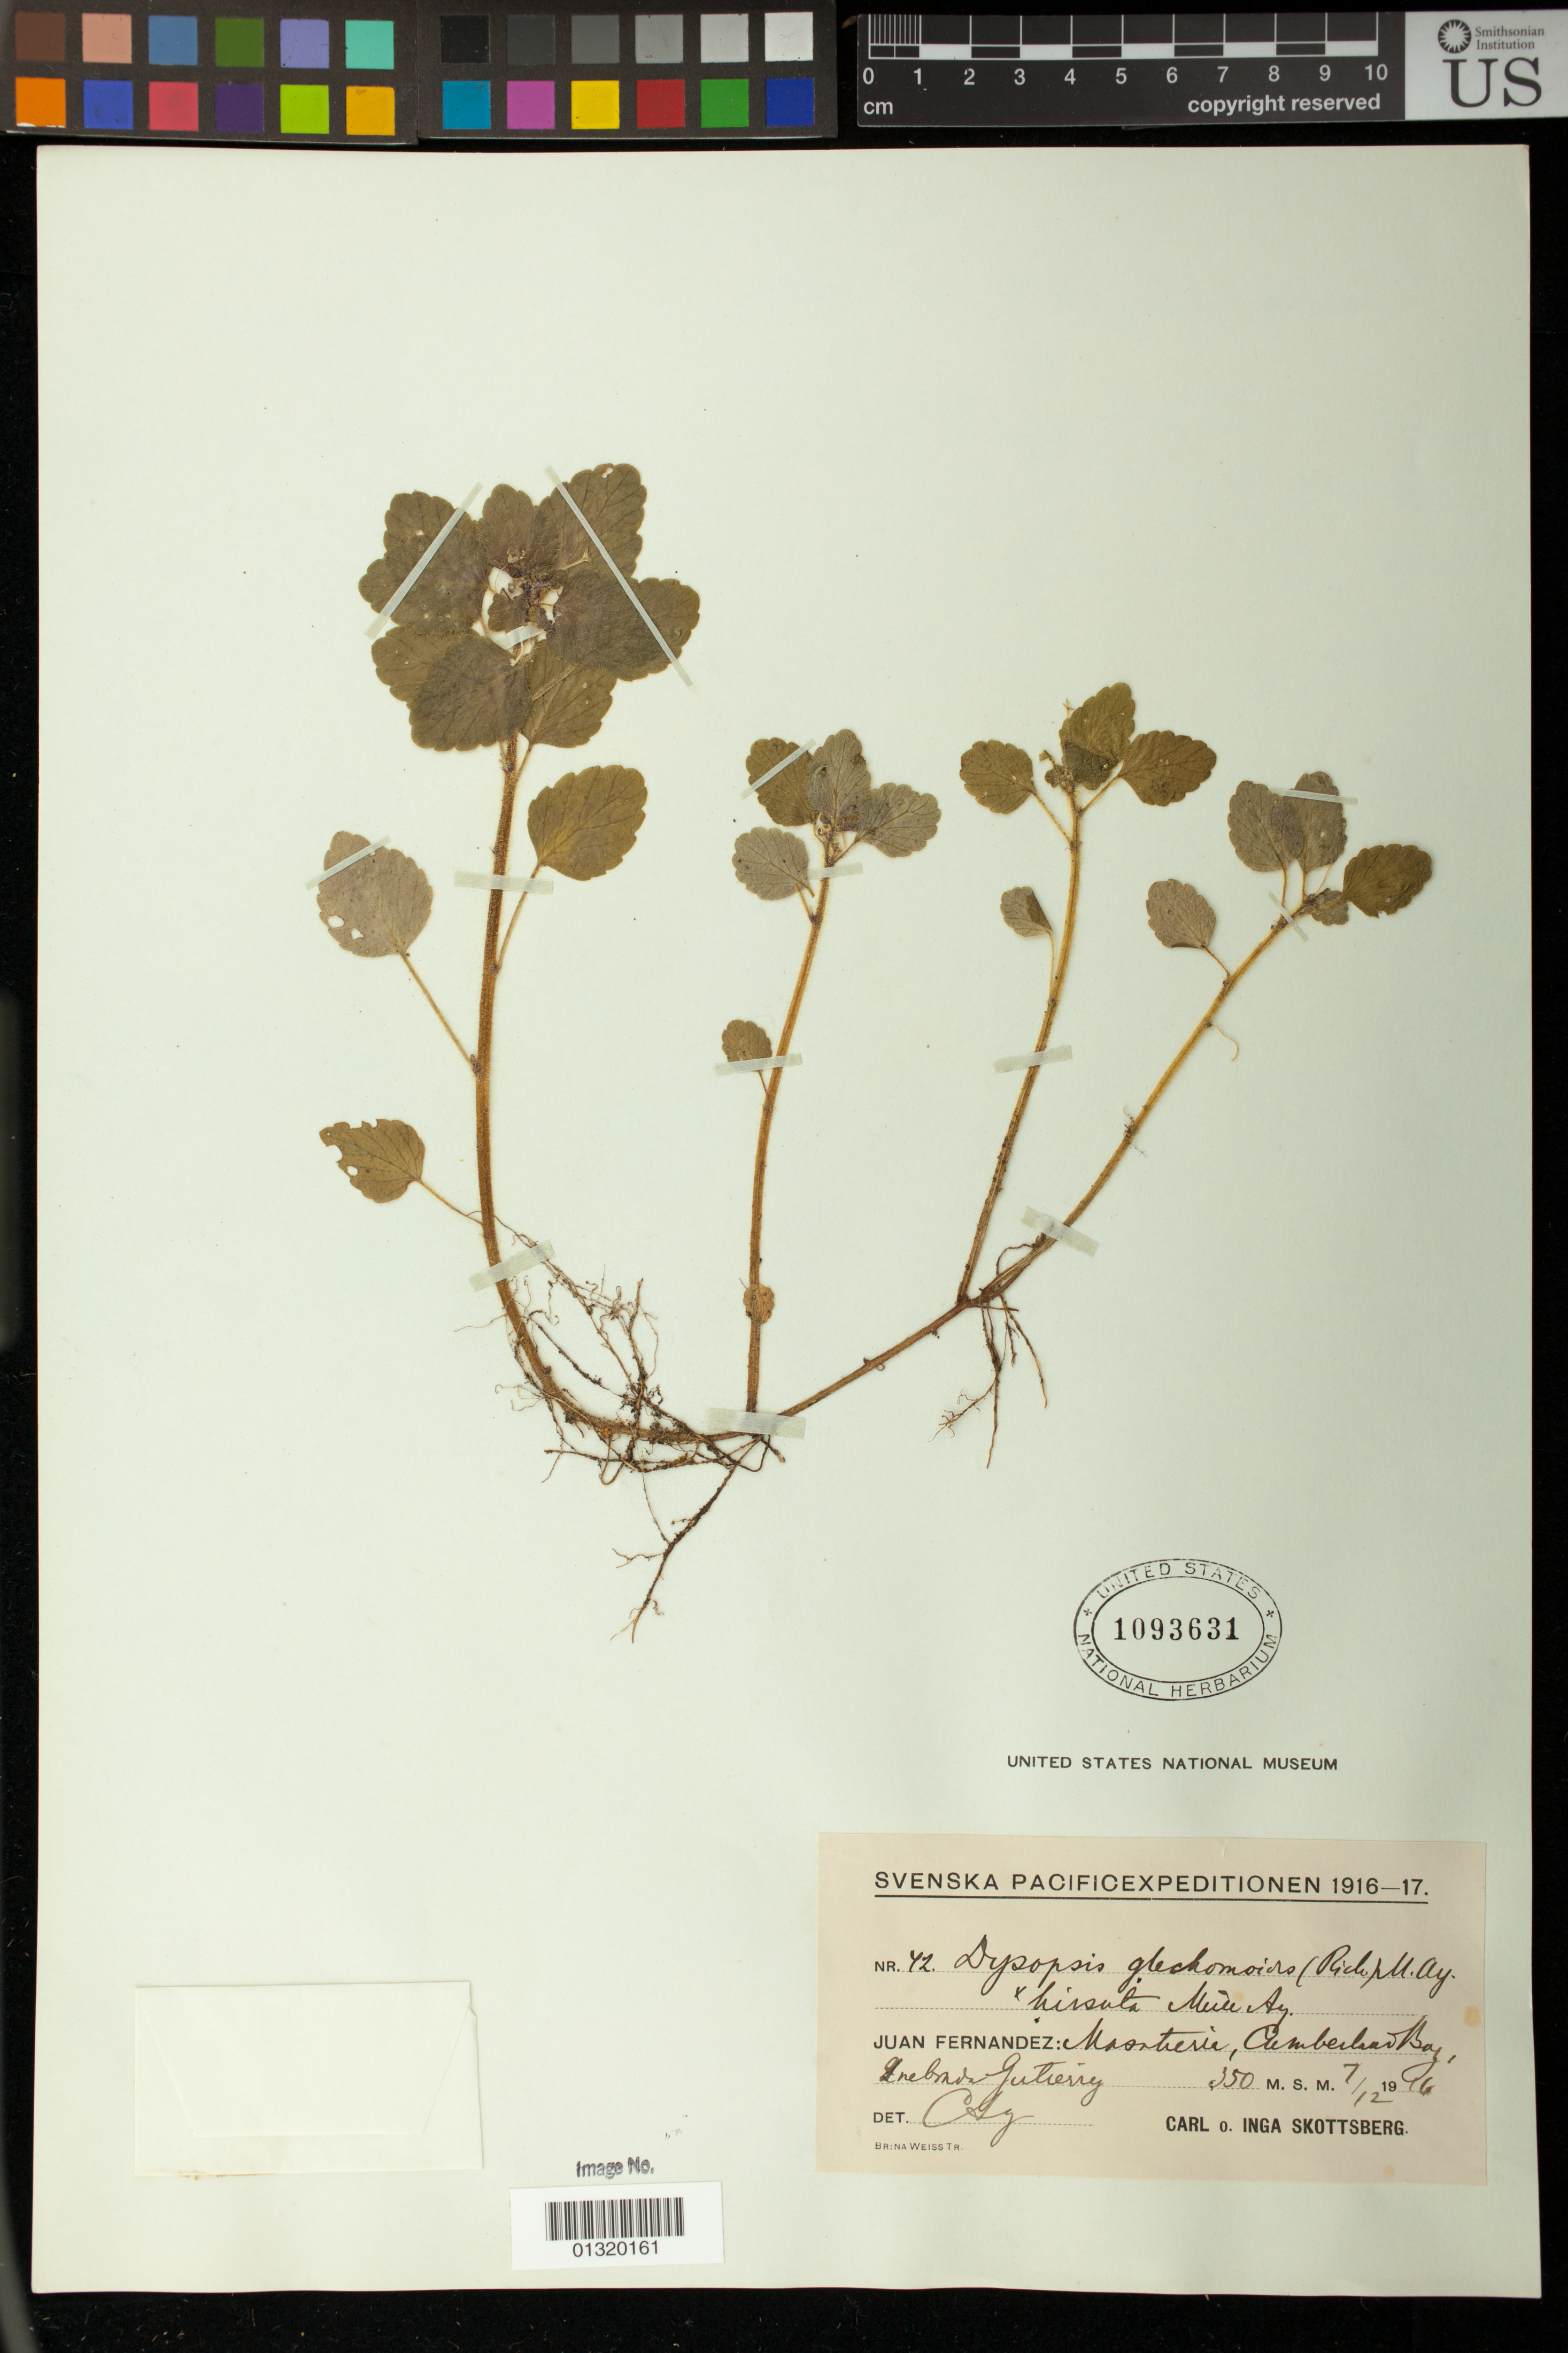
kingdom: Plantae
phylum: Tracheophyta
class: Magnoliopsida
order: Malpighiales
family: Euphorbiaceae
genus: Dysopsis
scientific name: Dysopsis hirsuta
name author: (Müll. Arg.) Skottsb.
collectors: C. Skottsberg & I. Skottsberg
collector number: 42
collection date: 1916-12-07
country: Chile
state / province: Valparaíso (V)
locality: Juan Fernandez: Masatieria [Más a Tierra], Cumberland Bay, Quebrada Gutierrez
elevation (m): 350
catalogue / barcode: US 1093631